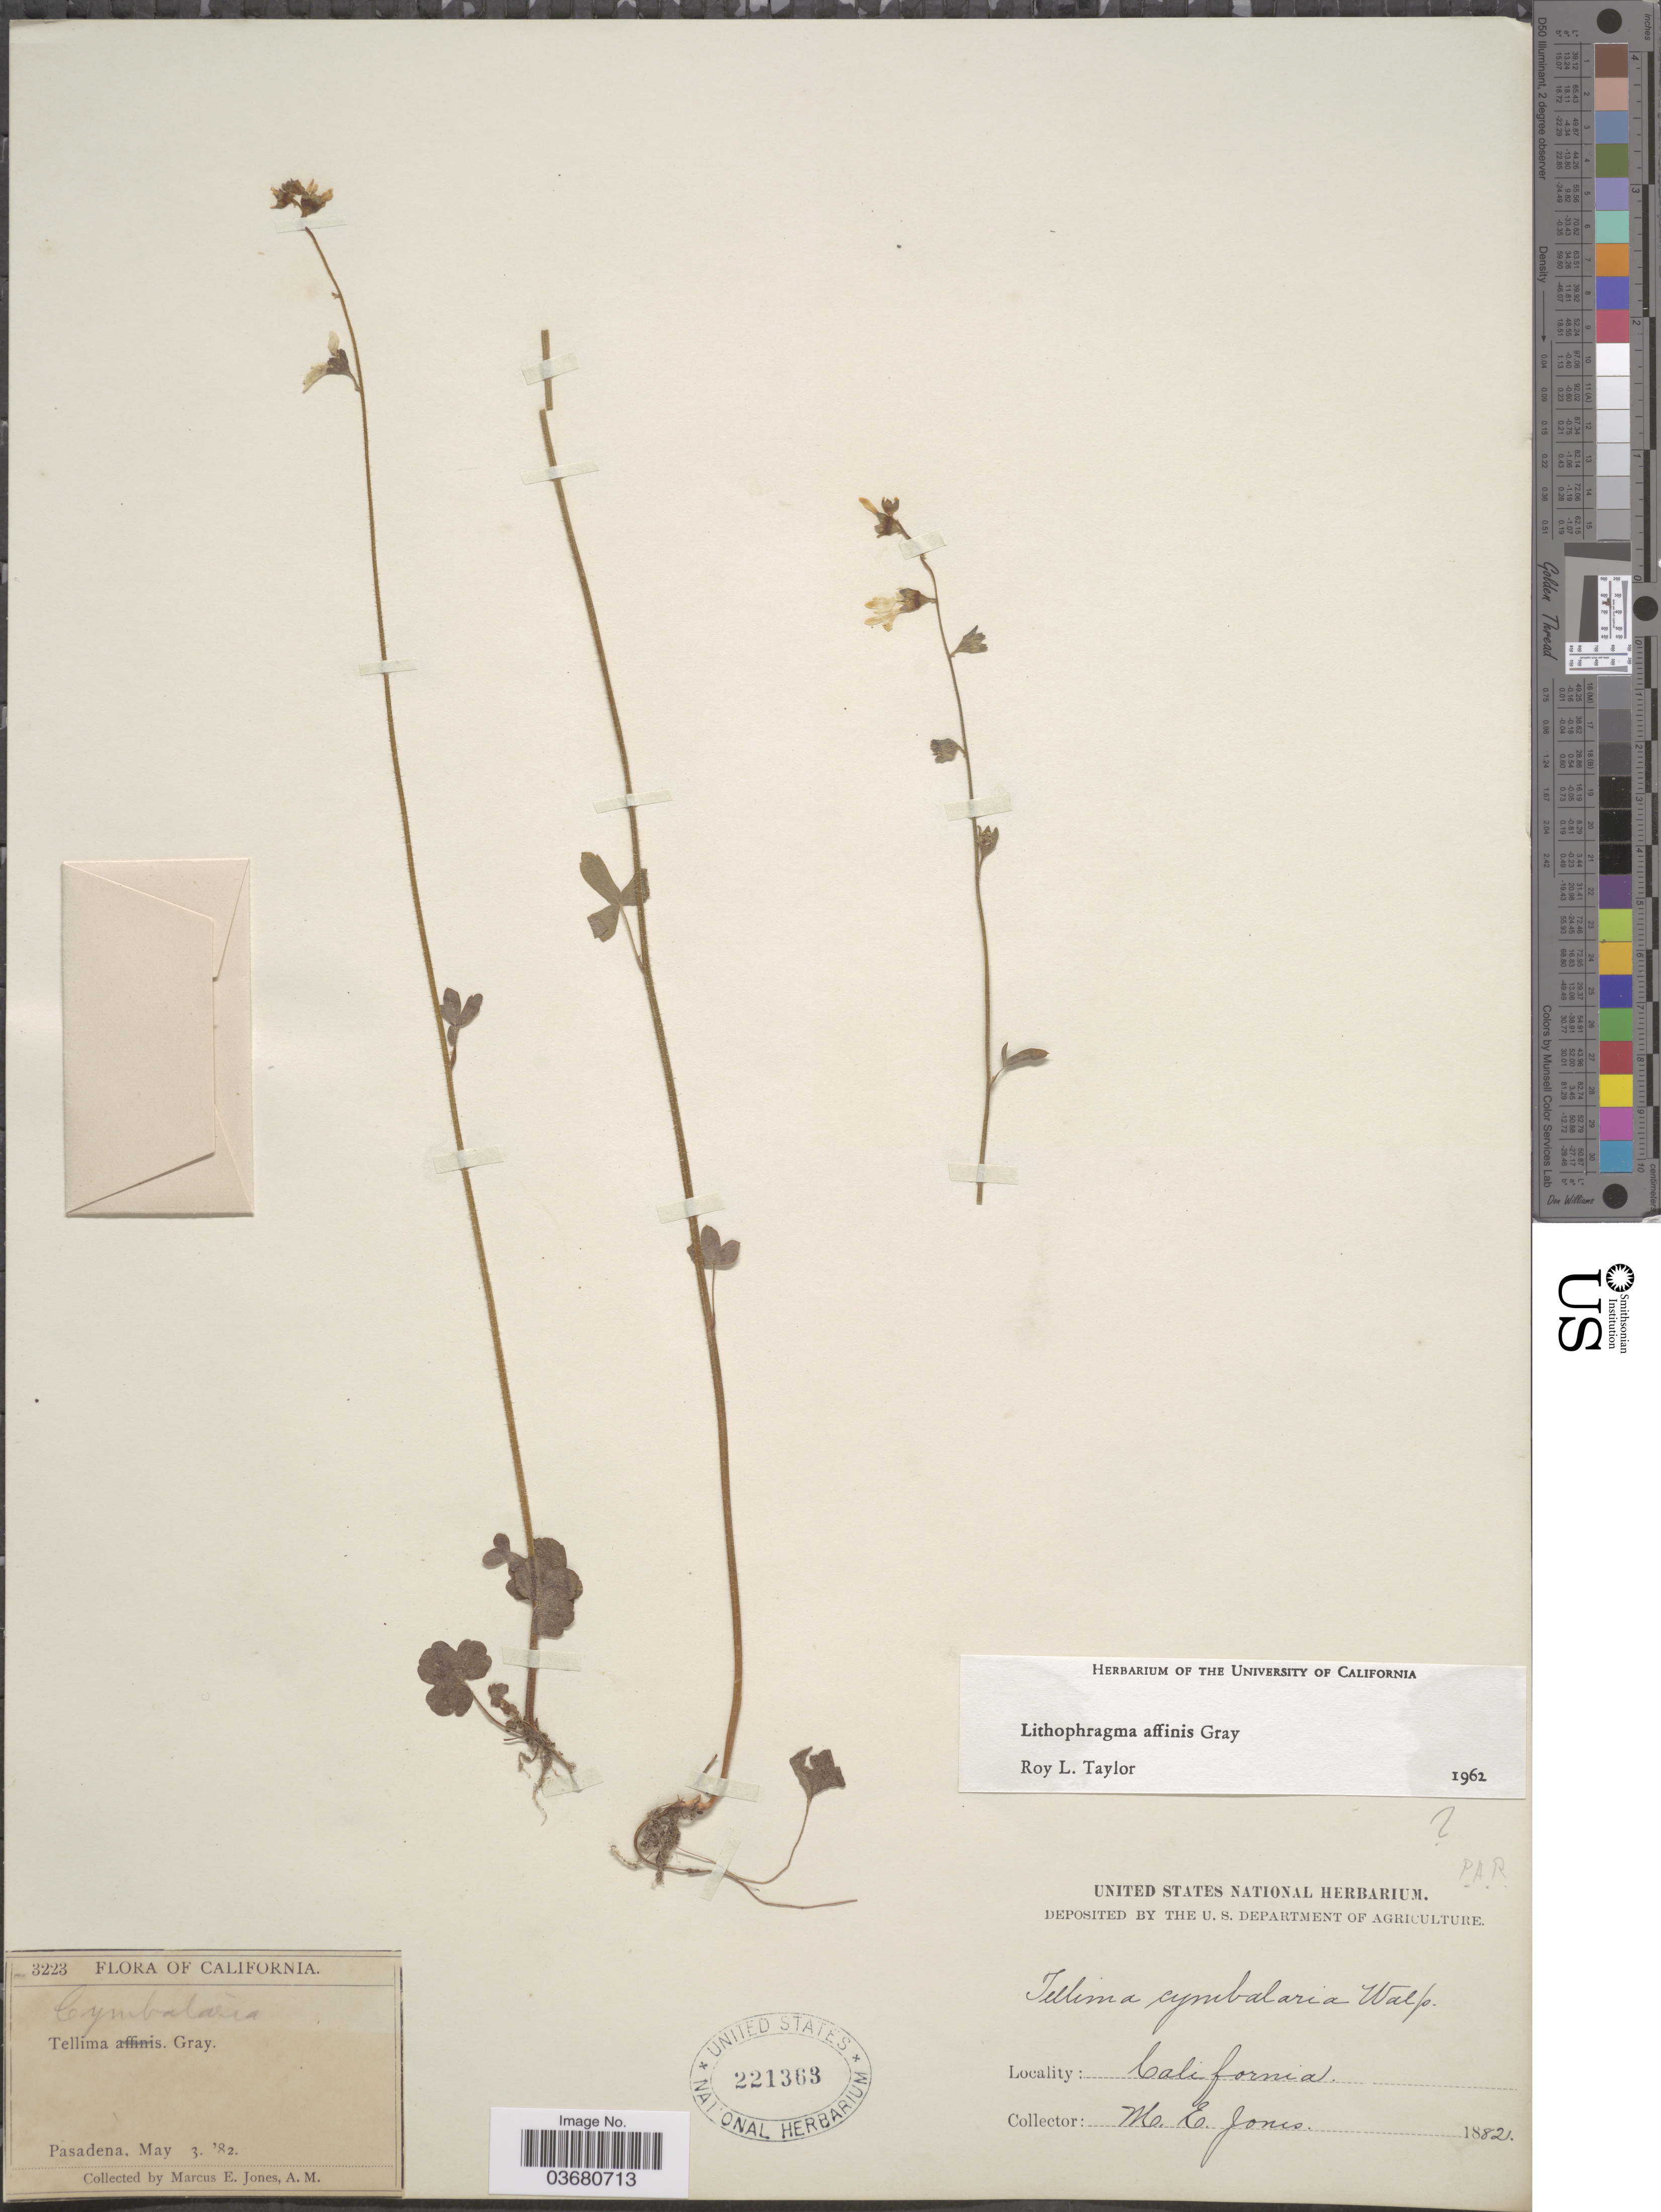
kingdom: Plantae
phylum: Tracheophyta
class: Magnoliopsida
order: Saxifragales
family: Saxifragaceae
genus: Lithophragma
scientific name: Lithophragma affine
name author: A. Gray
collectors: M. E. Jones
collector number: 3223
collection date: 1882-05-03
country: United States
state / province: California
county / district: Los Angeles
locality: Pasadena.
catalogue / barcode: US 221363